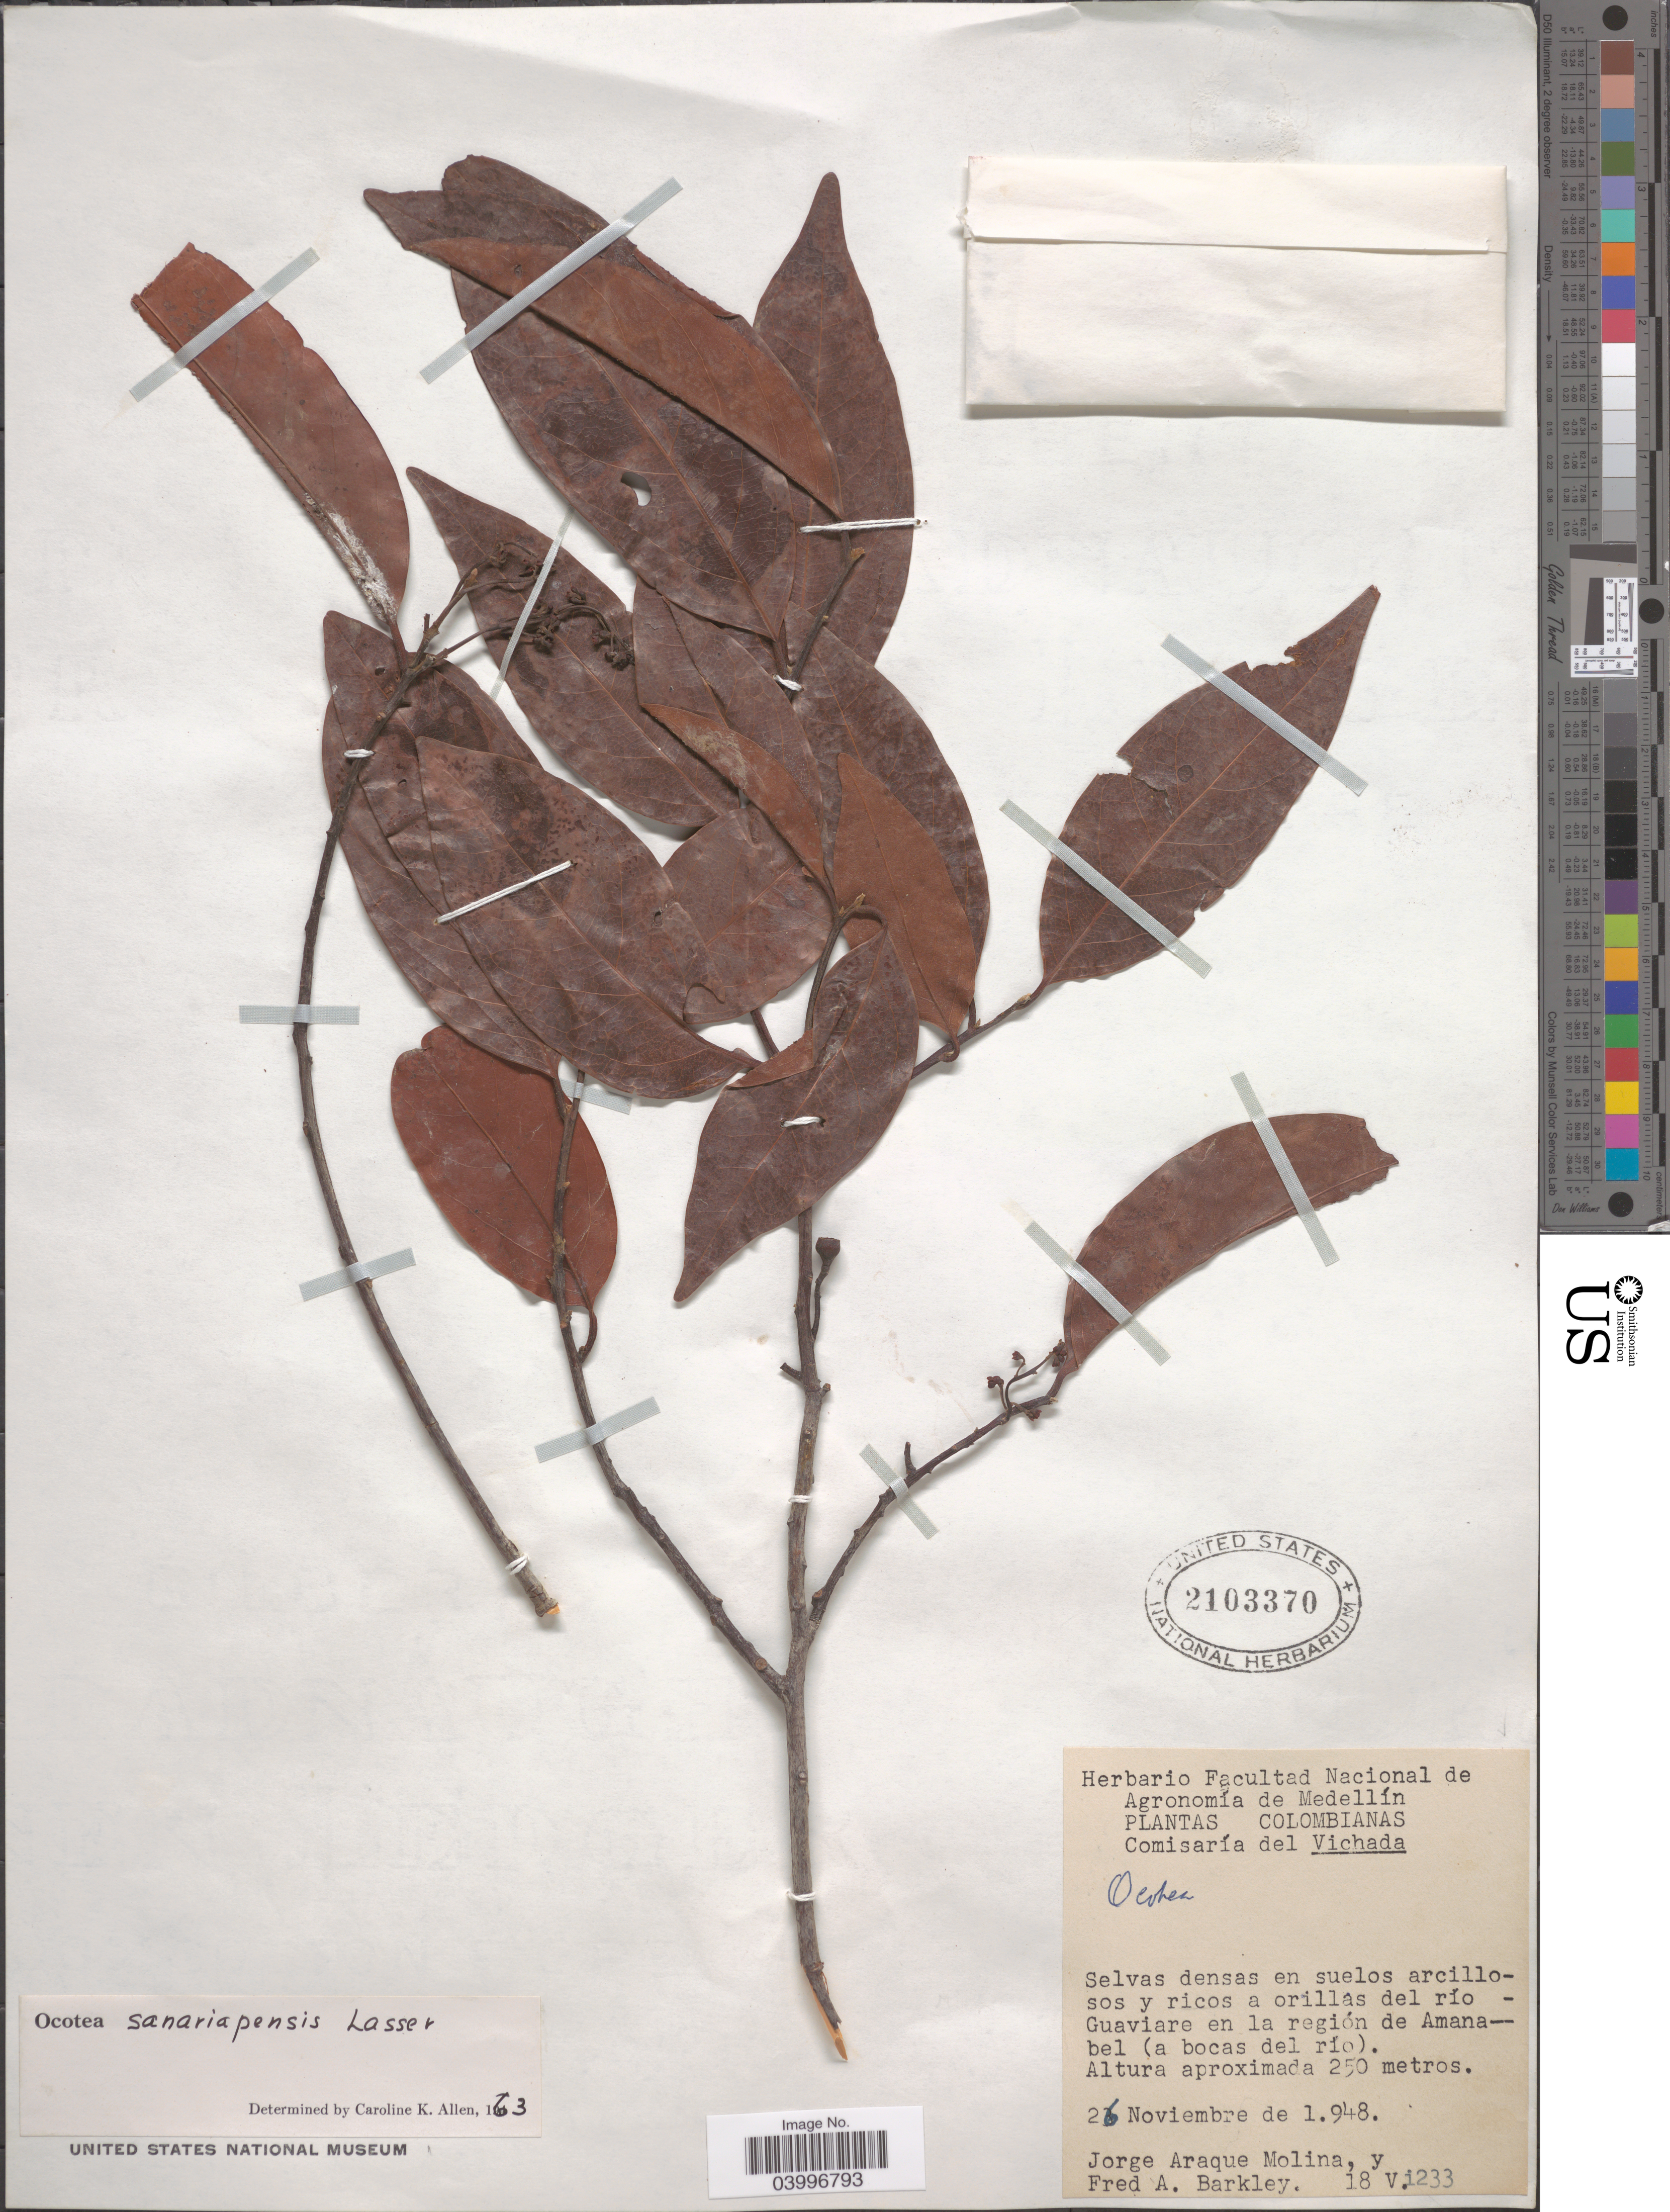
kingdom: Plantae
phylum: Tracheophyta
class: Magnoliopsida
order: Laurales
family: Lauraceae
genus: Ocotea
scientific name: Ocotea sanariapensis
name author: Lasser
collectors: J. Araque Molina & F. A. Barkley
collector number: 18Vi233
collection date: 1948-11-26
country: Colombia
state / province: Vichada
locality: Comisaría del Vichada. Selva densas en suelos arcillosos y ricos a orillas del río- Guaviare en la región de Amanabel (a bocas del río).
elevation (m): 250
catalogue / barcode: US 2103370